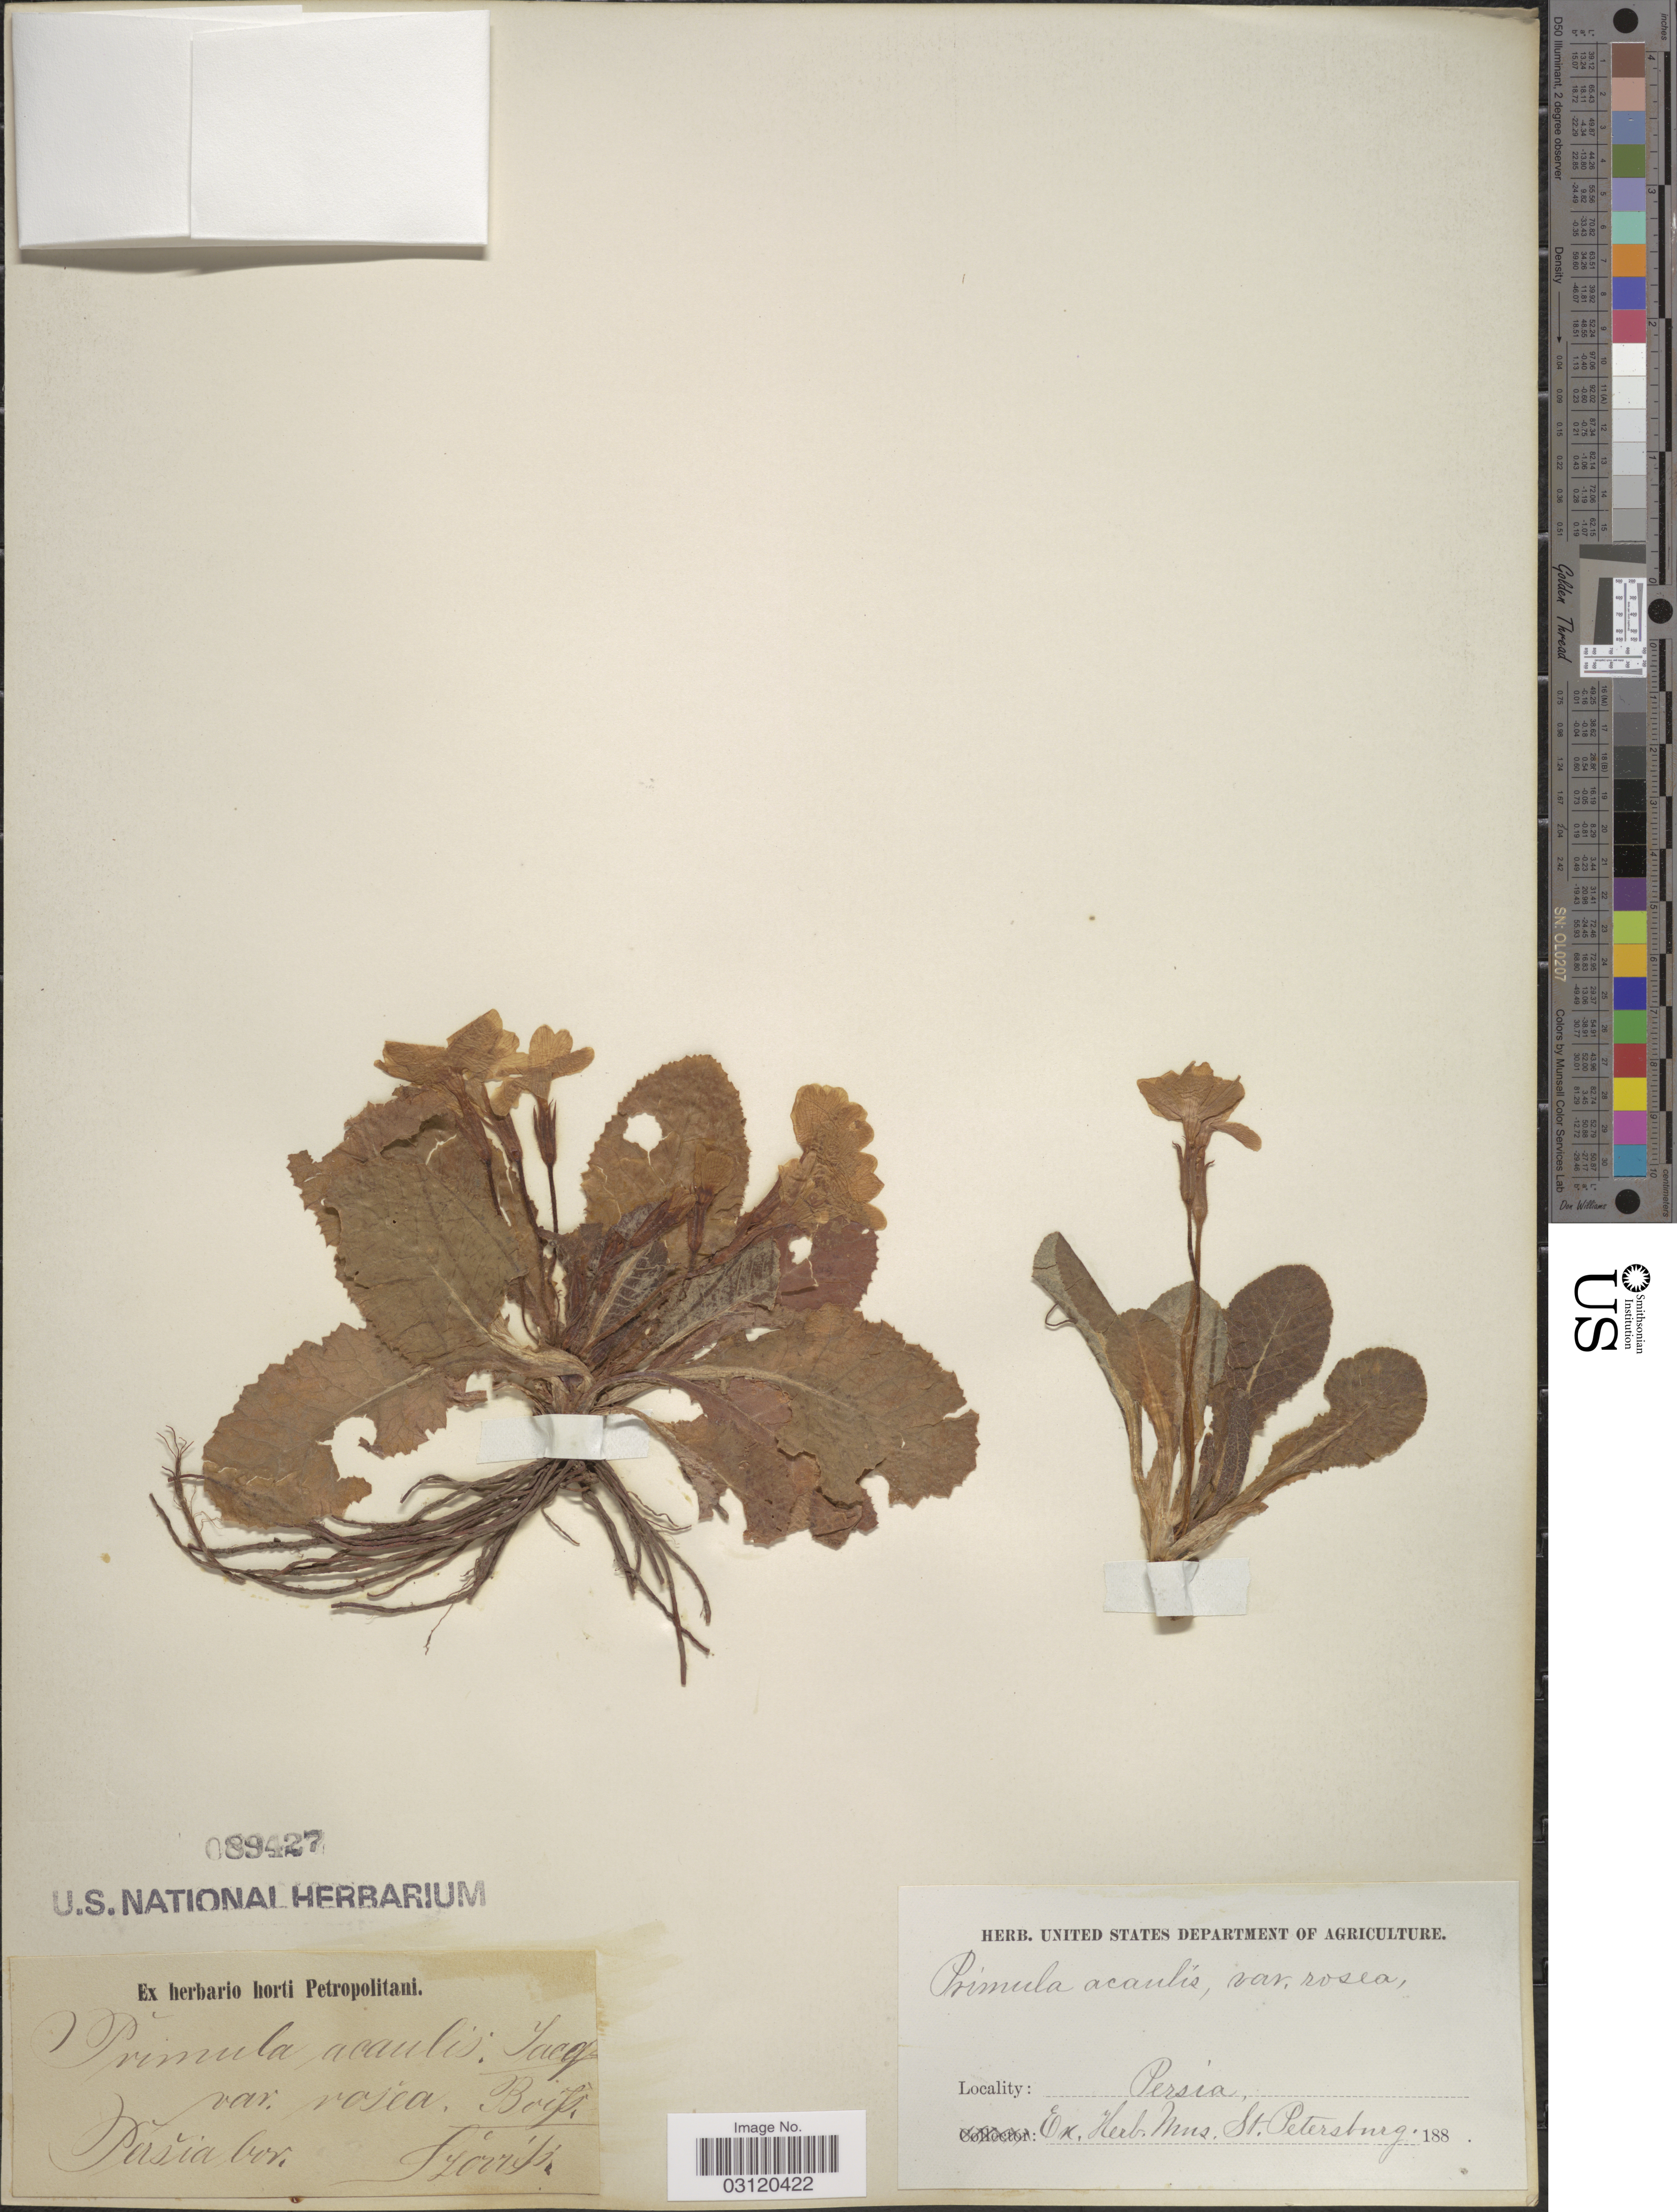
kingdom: Plantae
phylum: Tracheophyta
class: Magnoliopsida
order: Ericales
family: Primulaceae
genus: Primula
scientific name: Primula acaulis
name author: (L.) Hill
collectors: Szovits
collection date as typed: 188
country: Iran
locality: Persia bor.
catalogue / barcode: US 89427